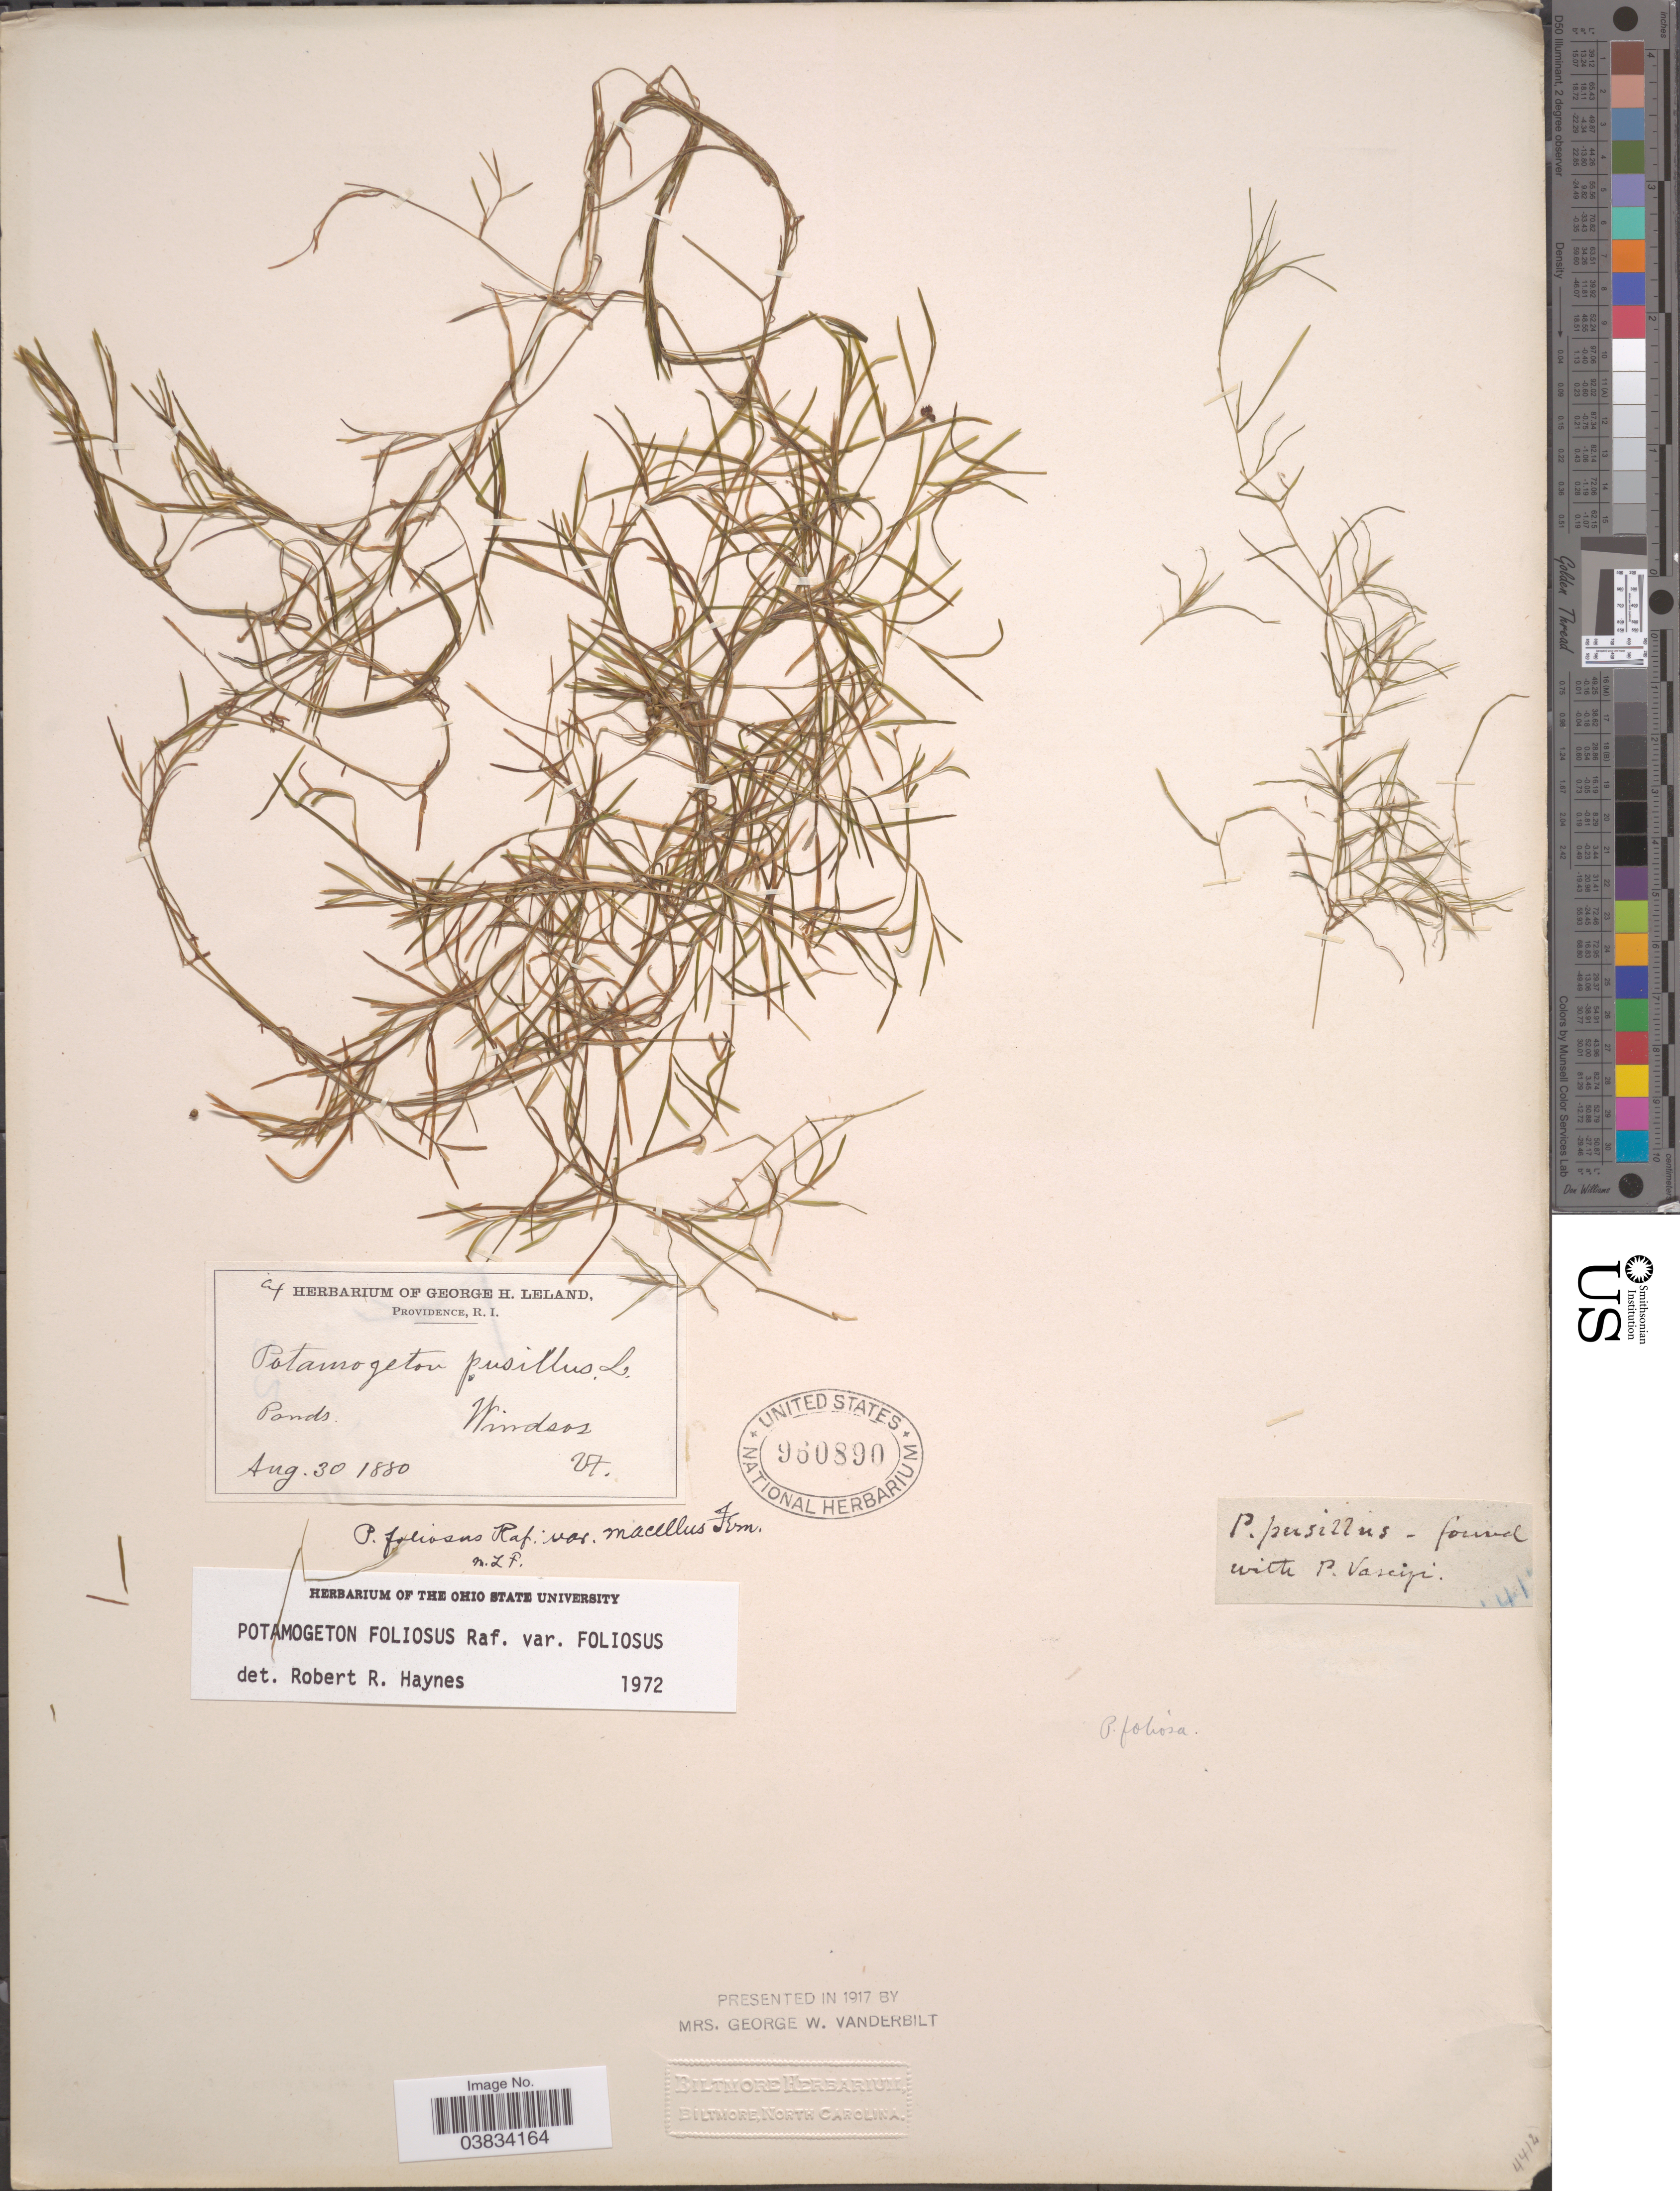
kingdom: Plantae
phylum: Tracheophyta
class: Liliopsida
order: Alismatales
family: Potamogetonaceae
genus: Potamogeton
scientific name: Potamogeton foliosus var. foliosus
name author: Raf.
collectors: ex herb. George H. Leland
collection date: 1880-08-30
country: United States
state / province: Vermont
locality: Windsor.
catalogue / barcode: US 960890